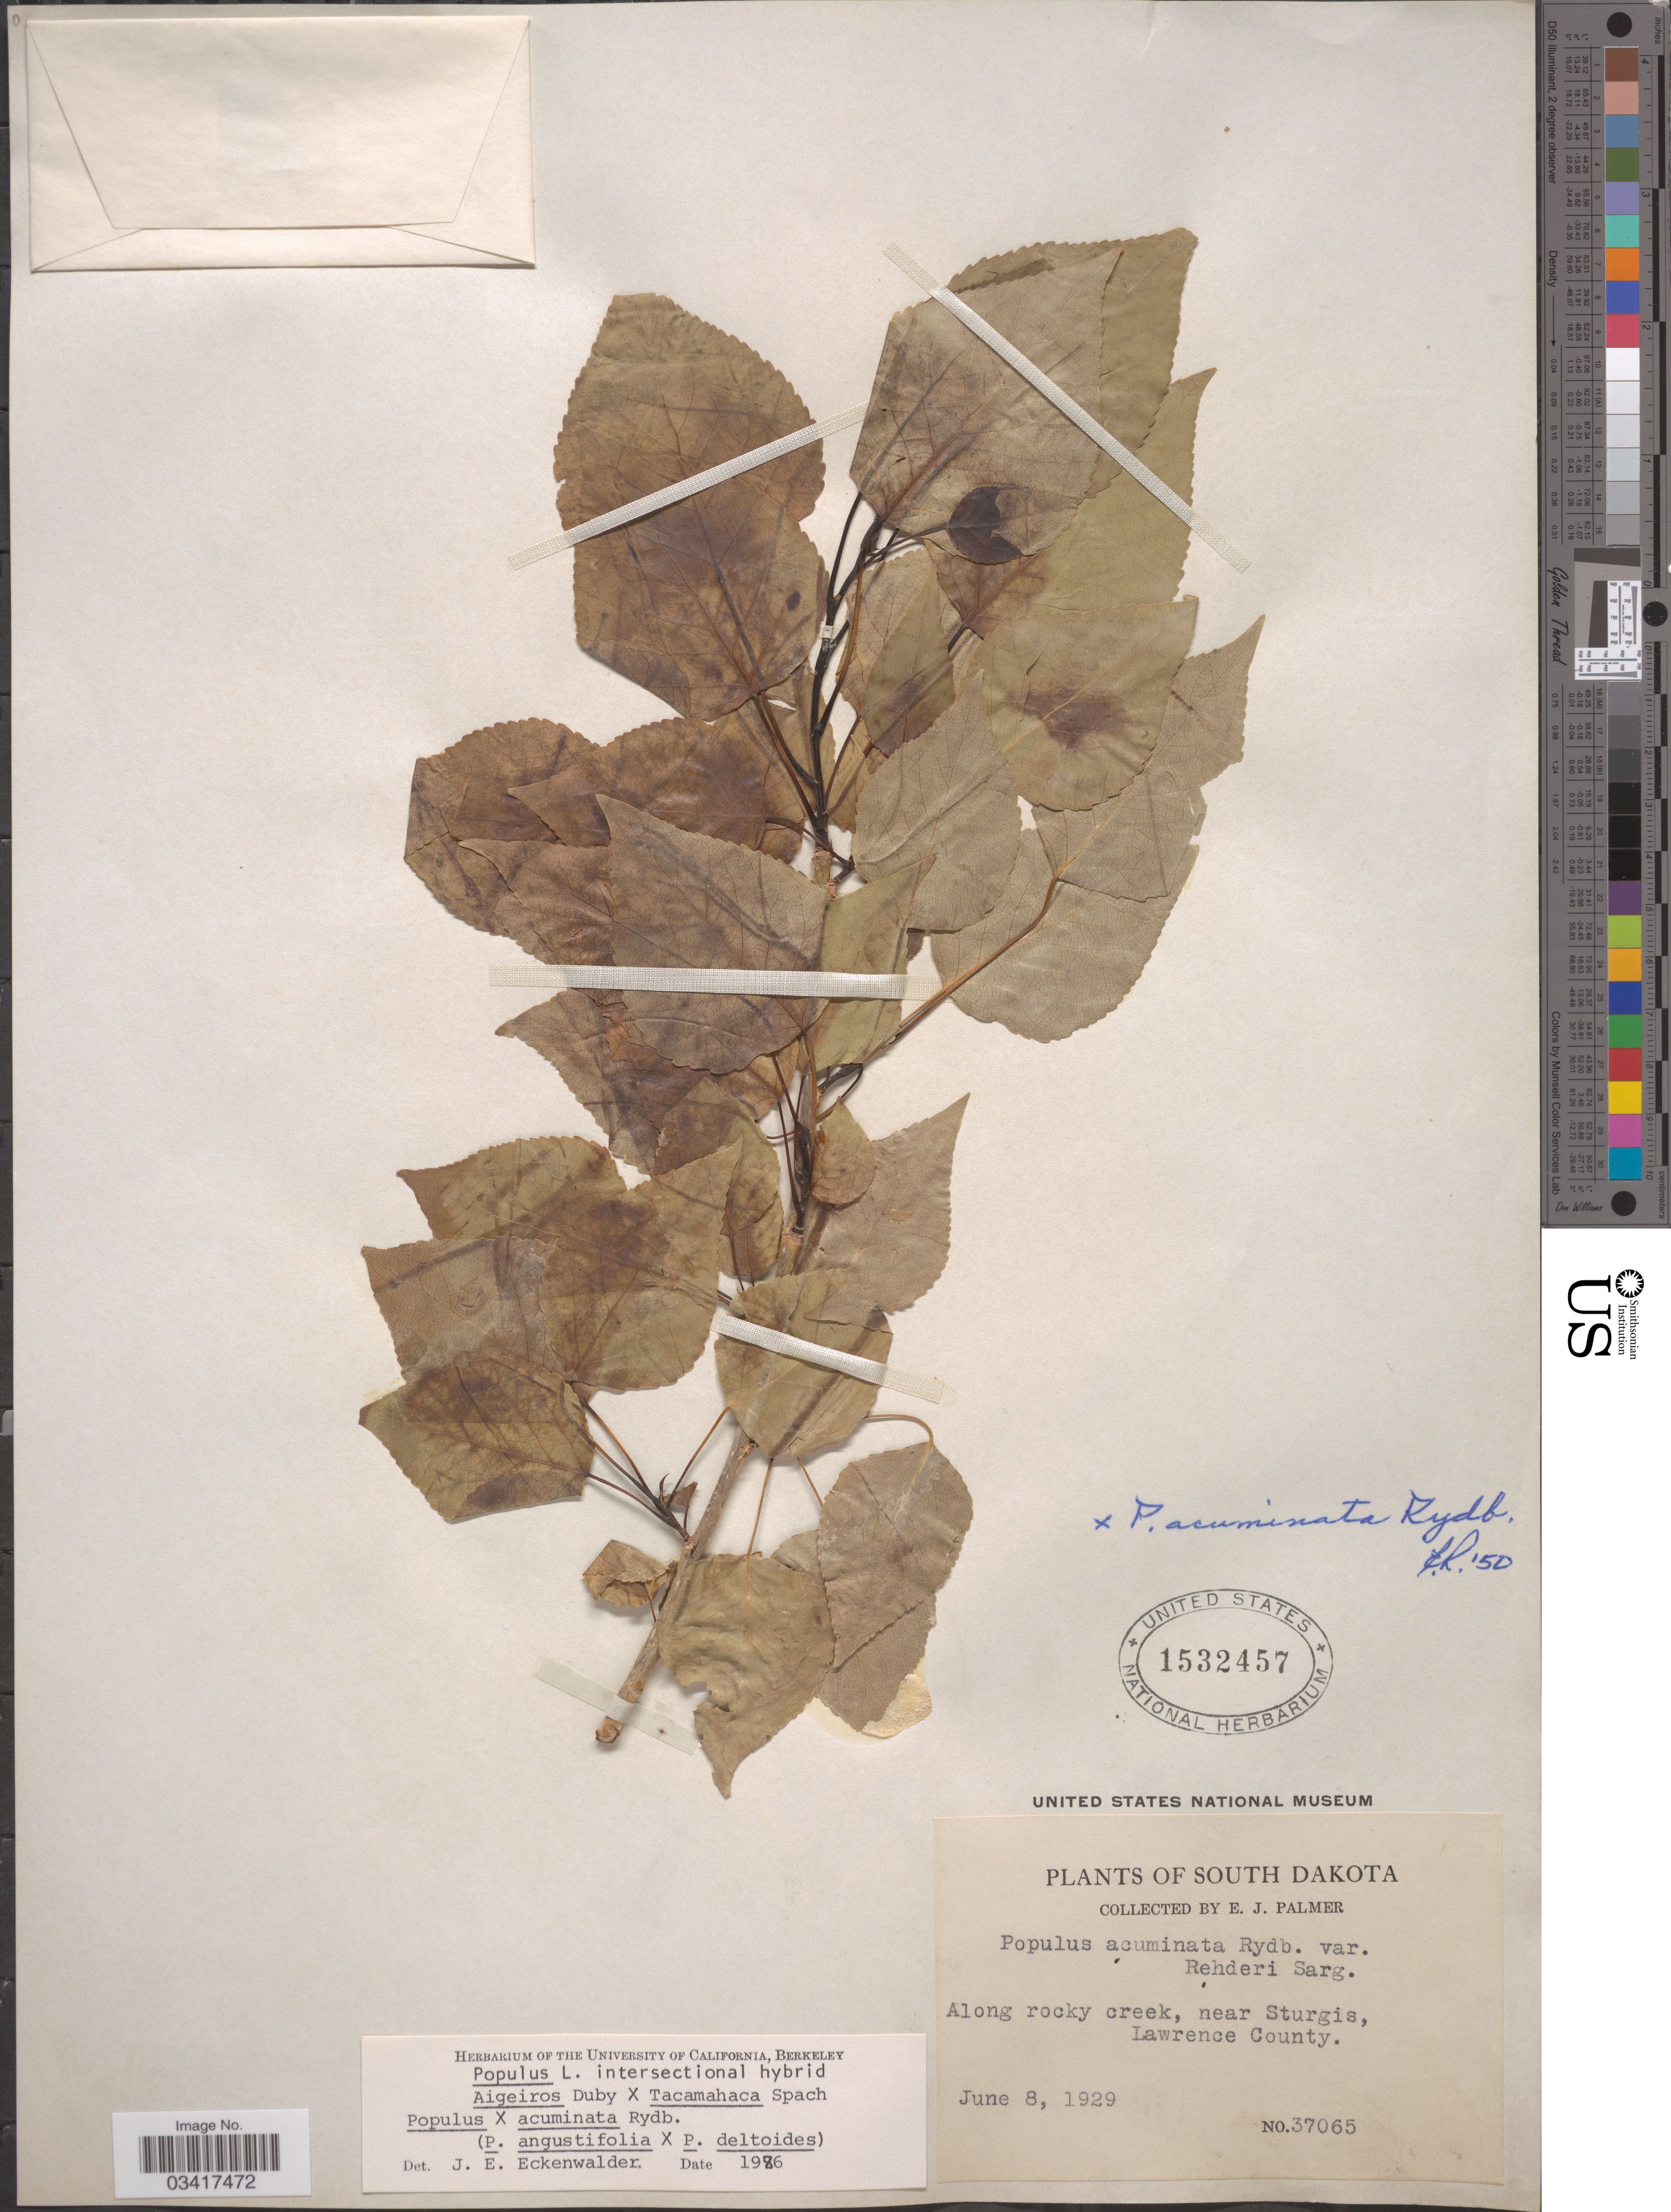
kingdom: Plantae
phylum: Tracheophyta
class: Magnoliopsida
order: Malpighiales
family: Salicaceae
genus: Populus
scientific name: Populus acuminata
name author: Rydb.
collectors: E. J. Palmer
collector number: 37065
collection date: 1929-06-08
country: United States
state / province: South Dakota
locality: Near Sturgis, Lawrence County.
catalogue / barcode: US 1532457